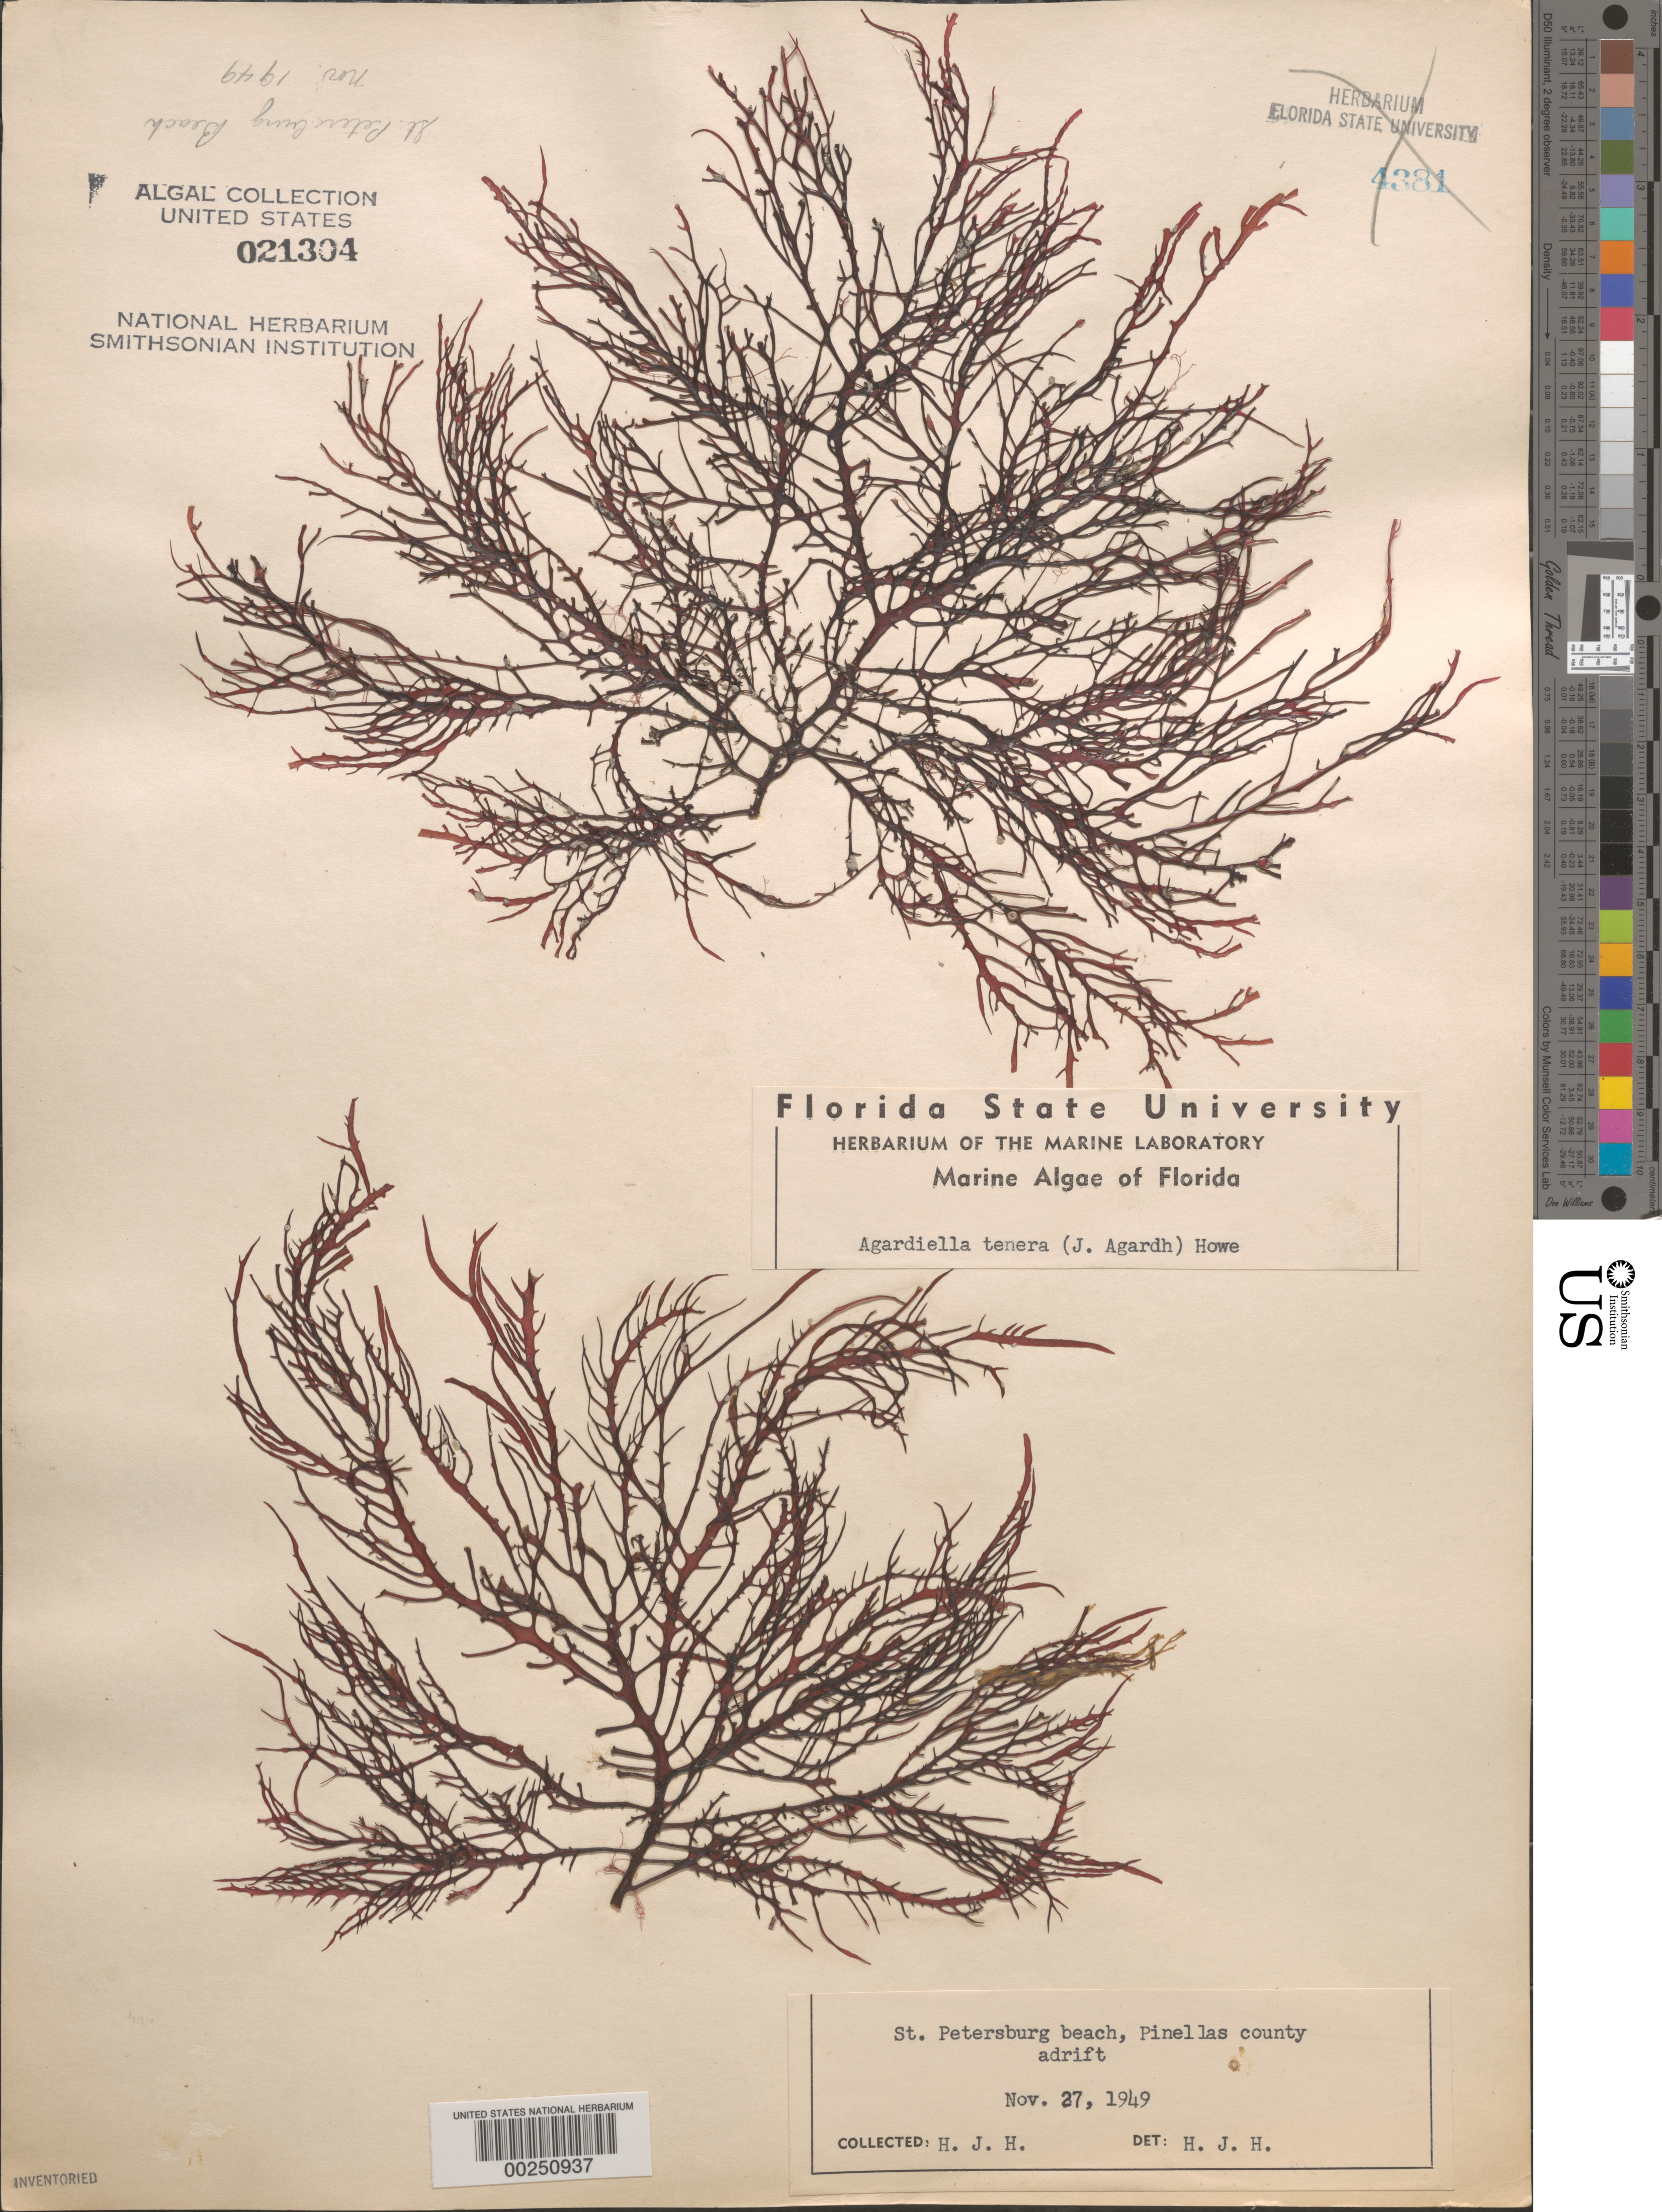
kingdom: Plantae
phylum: Rhodophyta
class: Florideophyceae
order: Gigartinales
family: Solieriaceae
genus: Agardhiella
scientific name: Agardhiella tenera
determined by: Humm, Harold J.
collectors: H. J. Humm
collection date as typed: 27 Nov 1949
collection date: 1949-11-27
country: United States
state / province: Florida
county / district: Pinellas County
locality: St. Petersburg Beach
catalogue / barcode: US 21304